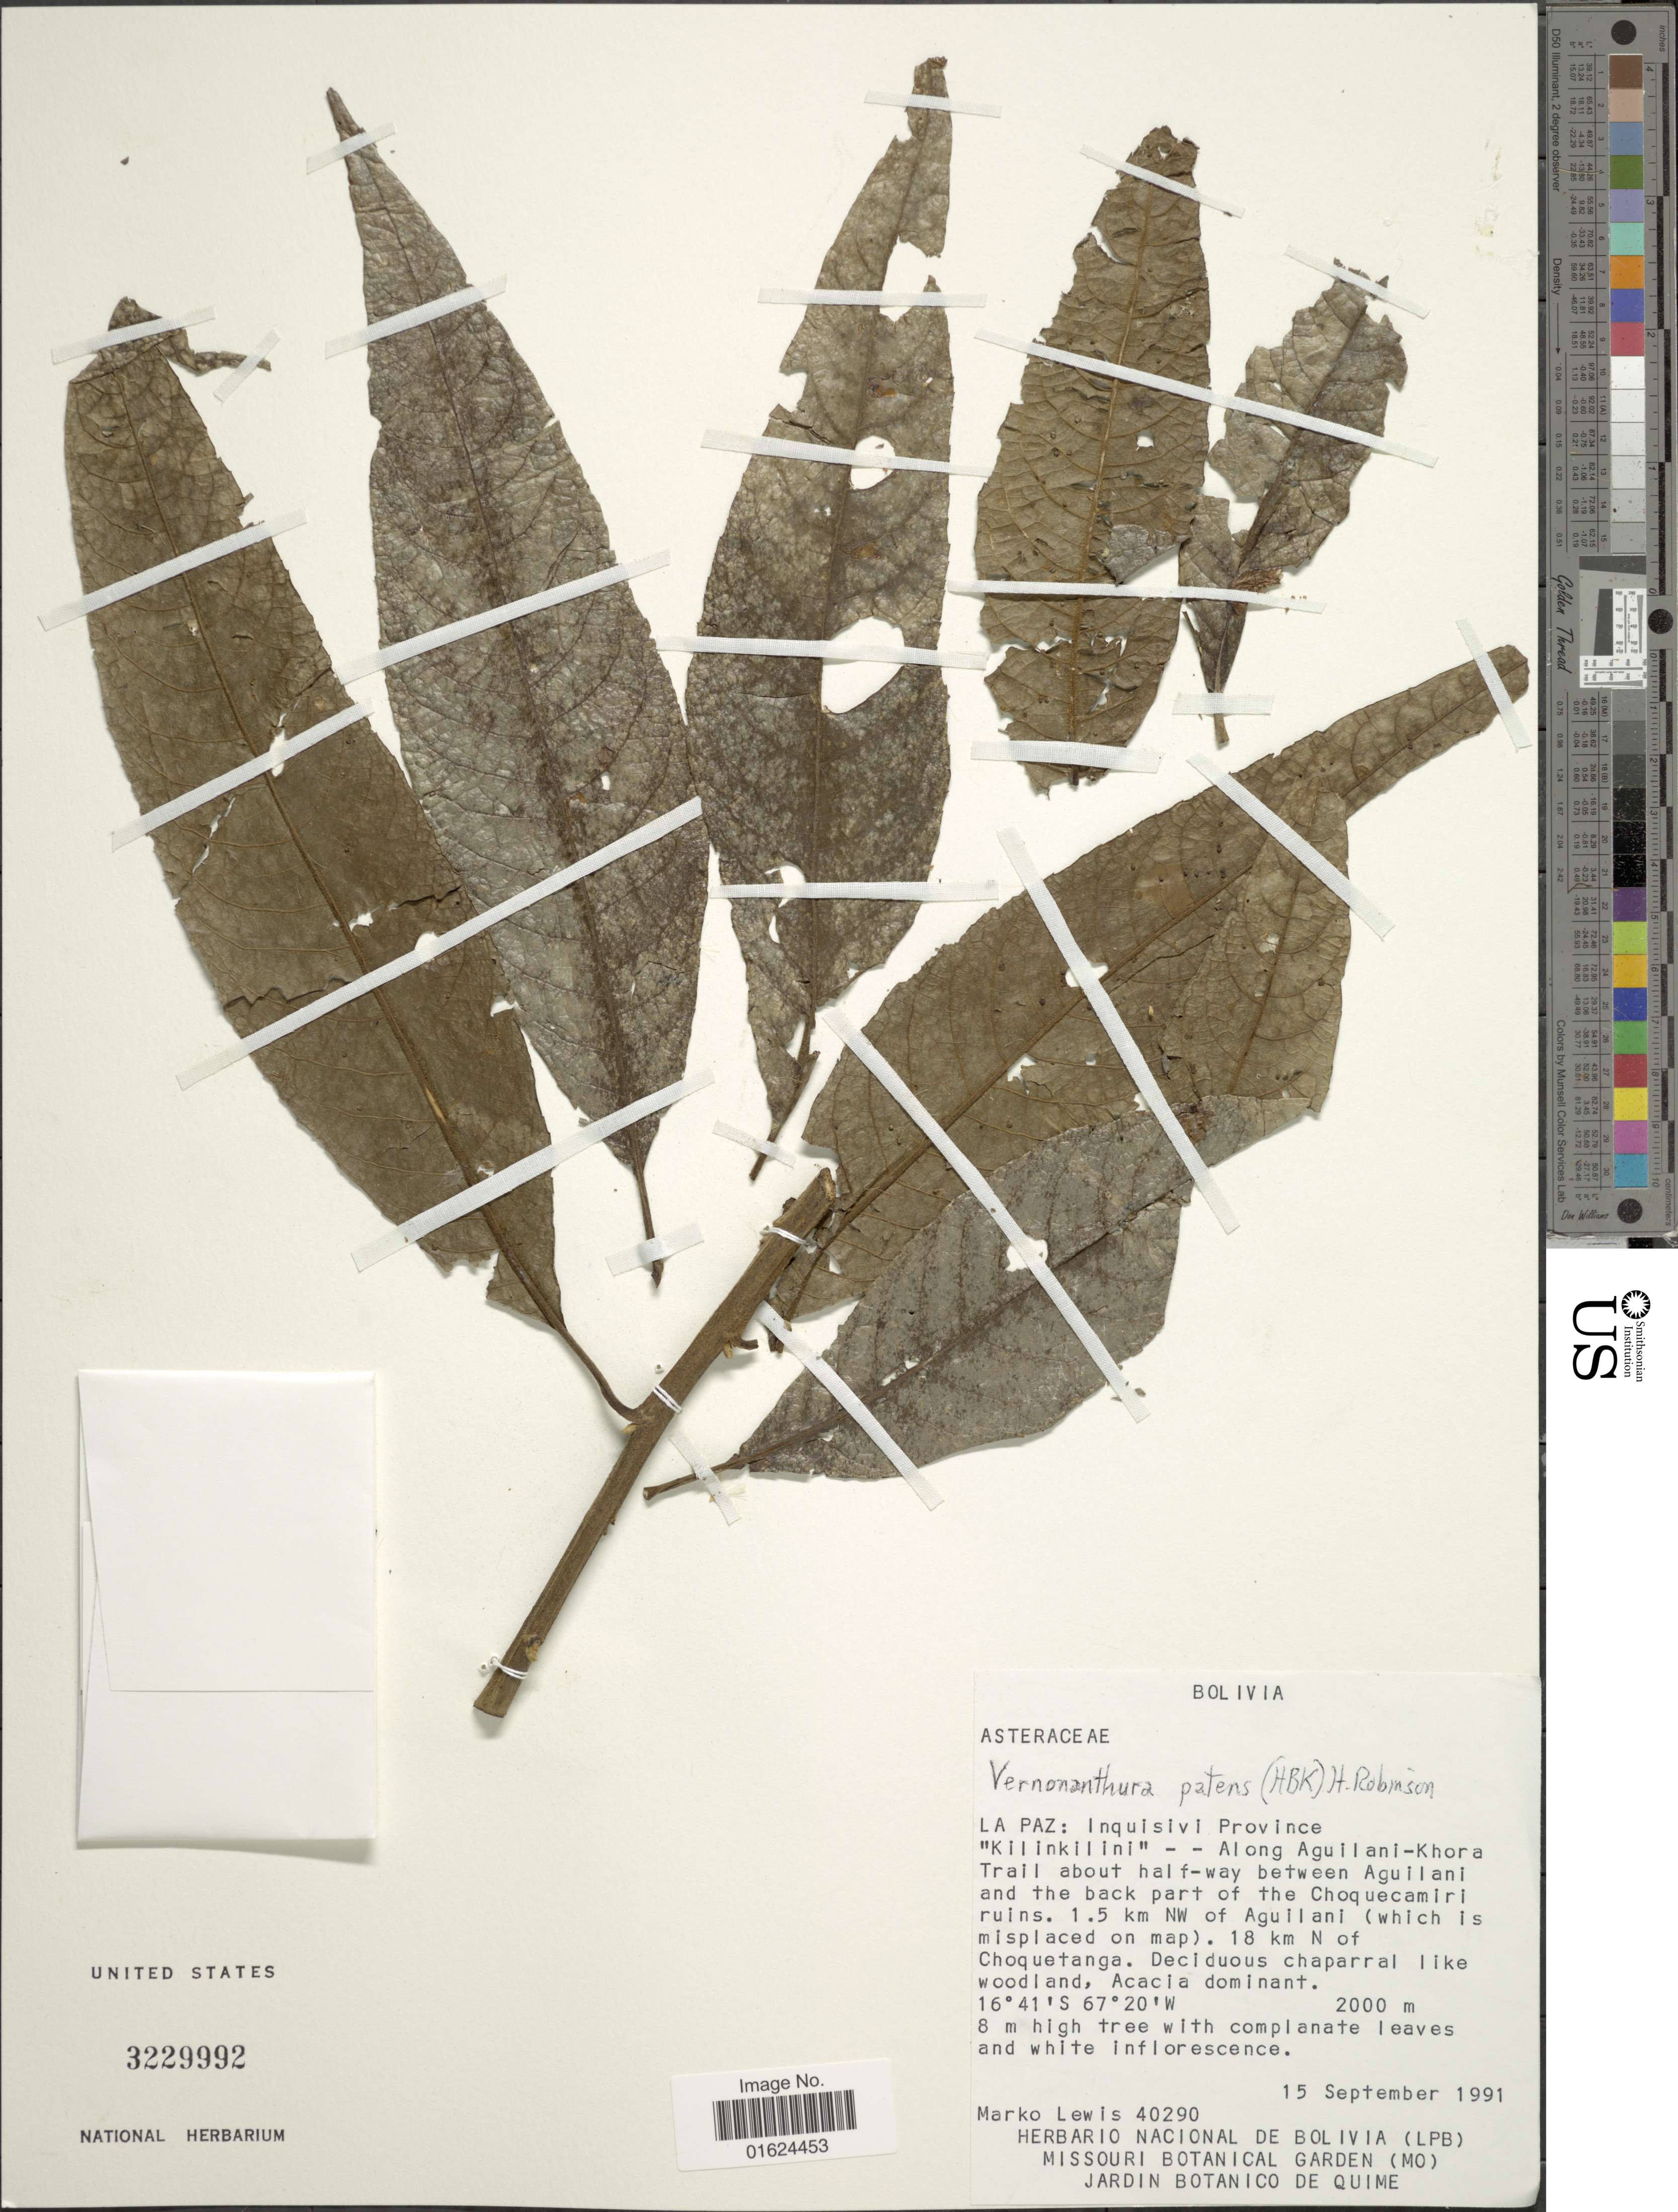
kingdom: Plantae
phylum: Tracheophyta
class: Magnoliopsida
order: Asterales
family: Asteraceae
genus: Vernonanthura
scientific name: Vernonanthura patens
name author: (Kunth) H. Rob.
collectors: M. A. Lewis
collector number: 40290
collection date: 1991-09-15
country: Bolivia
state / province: La Paz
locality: Inquisivi Province 'Kilinkilini' - - Along Aguilani-Khora Trail about half-way between Aguilani and the back part of the Choquecamiri ruins. 1.5 km NW of Aguilani (wich is misplaced on map). 18 km N of Choquetanga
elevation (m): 2000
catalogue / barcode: US 3229992